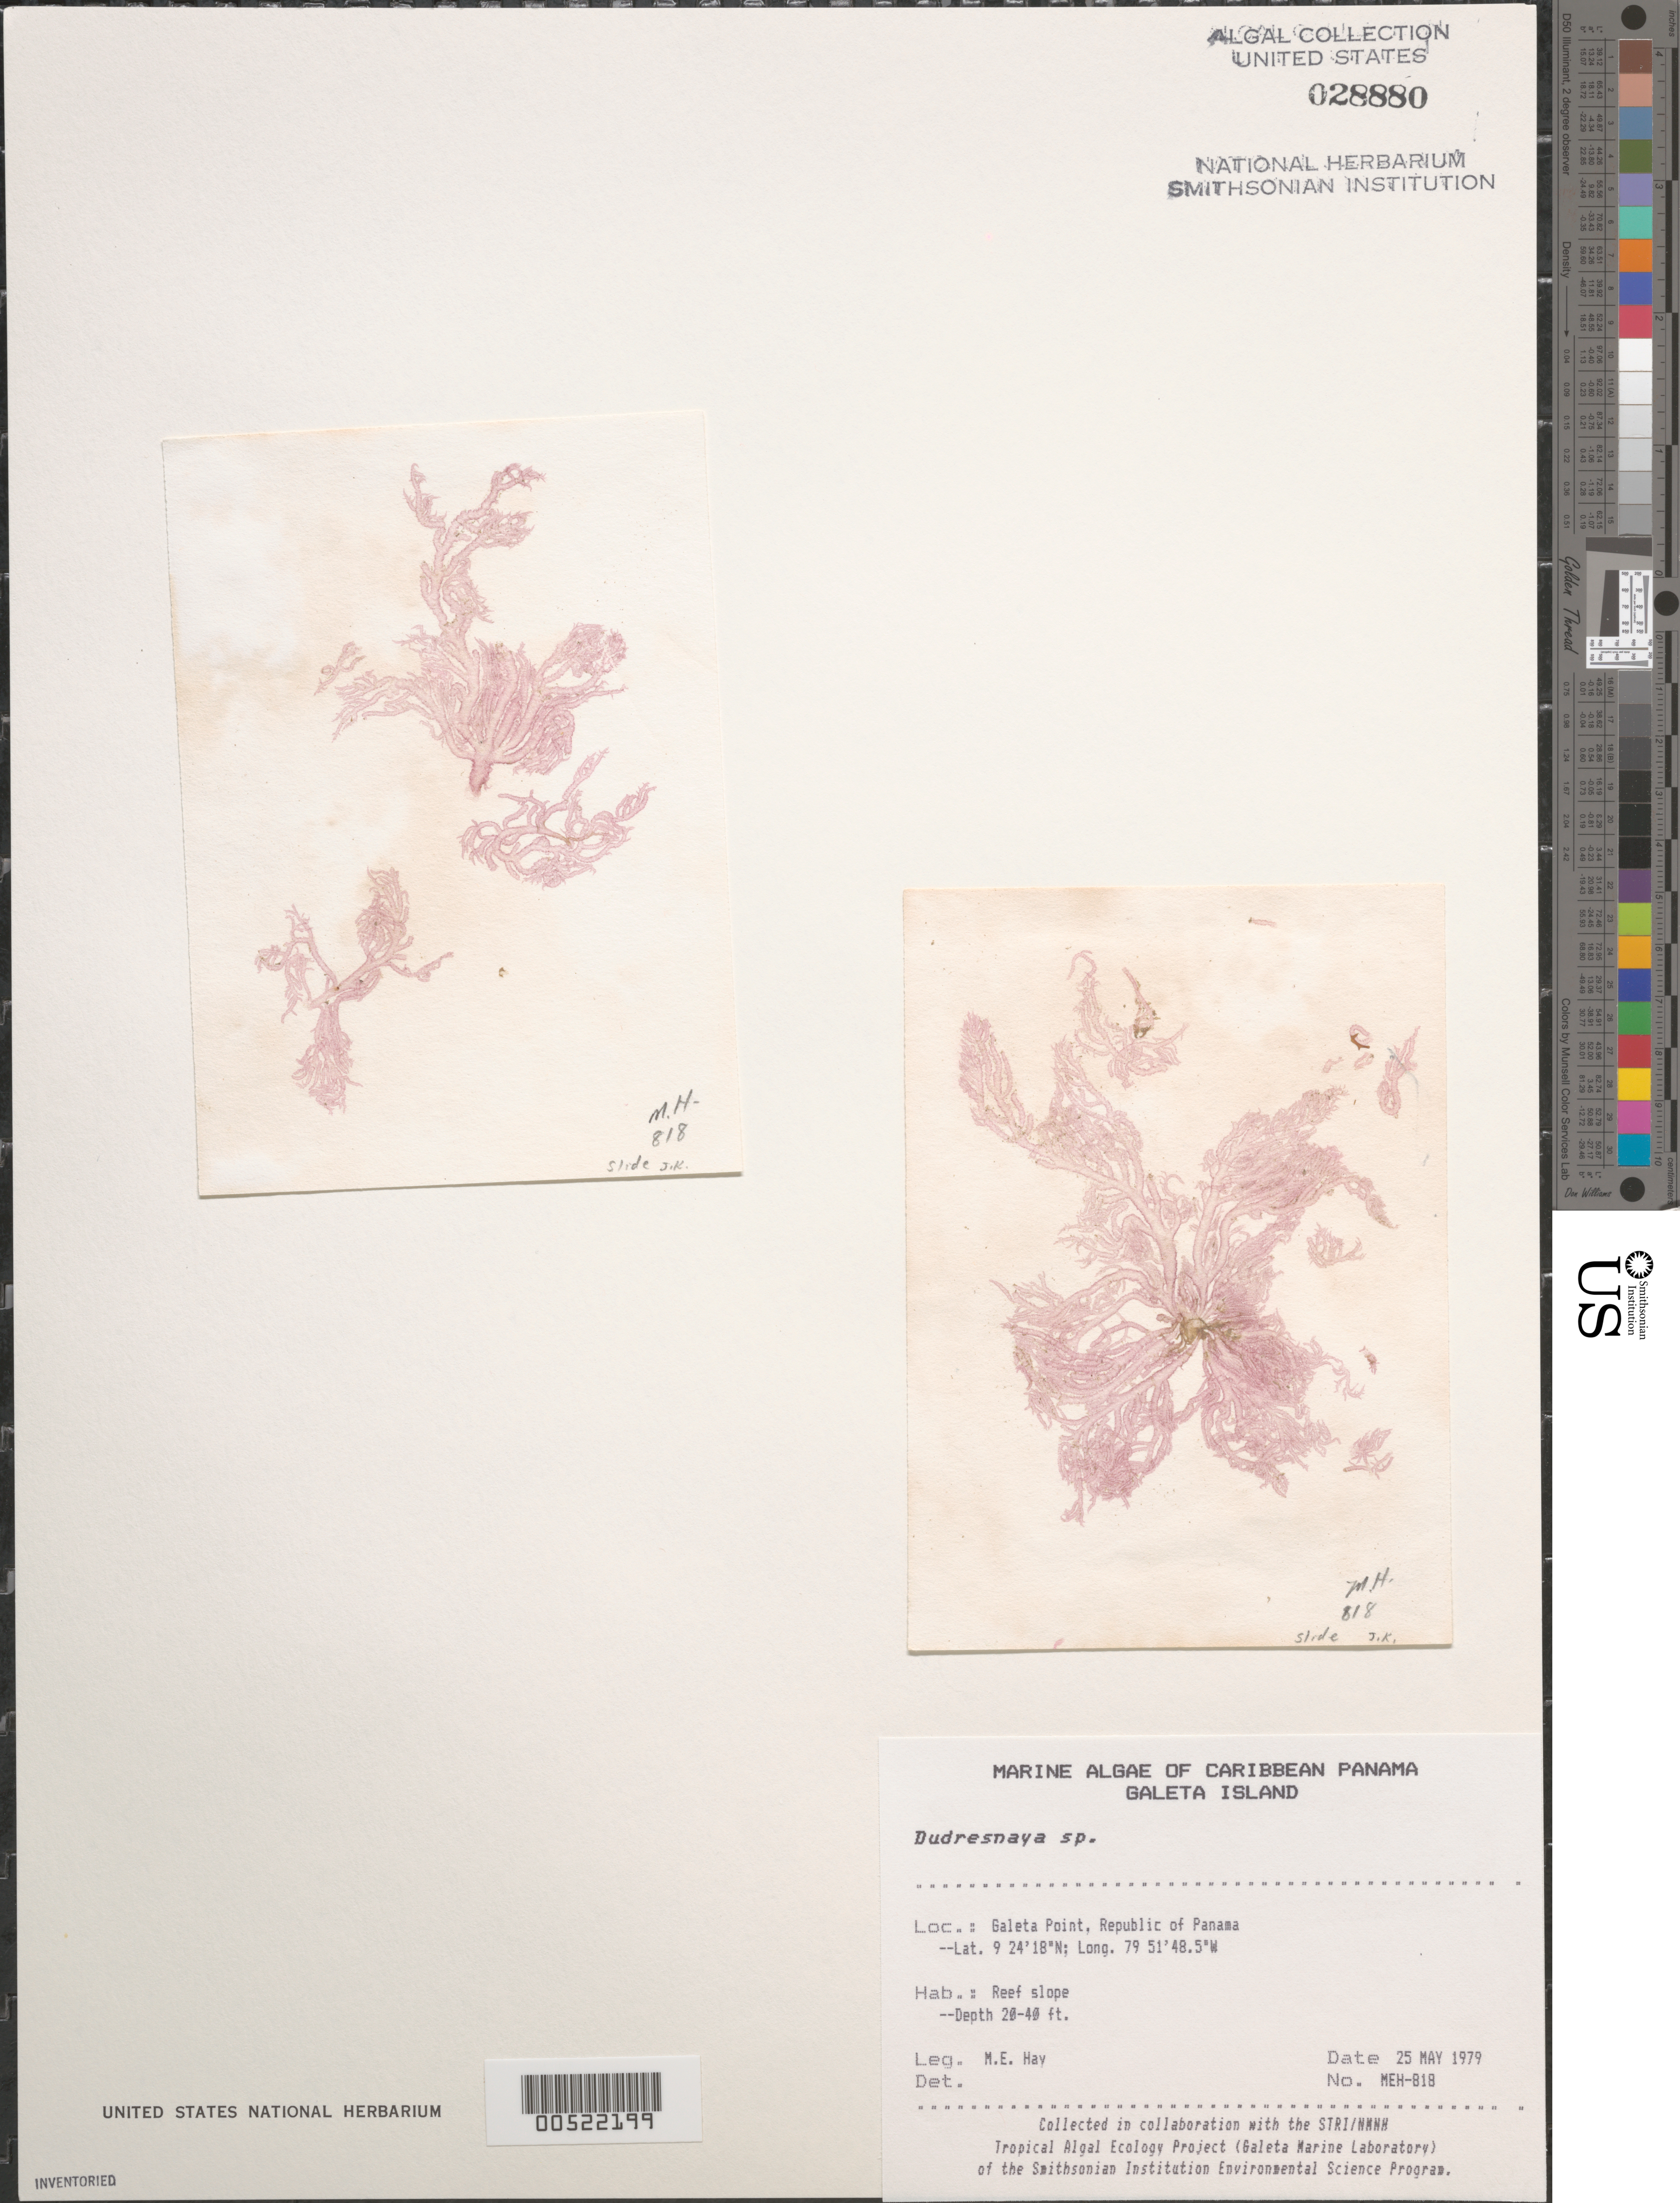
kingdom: Plantae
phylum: Rhodophyta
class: Florideophyceae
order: Gigartinales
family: Dumontiaceae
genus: Dudresnaya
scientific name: Dudresnaya sp.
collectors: M. E. Hay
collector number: MEH-818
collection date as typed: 25 May 1979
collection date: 1979-05-25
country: Panama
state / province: Colón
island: Galeta Island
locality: Galeta Point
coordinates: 9 24' 18" N, 79 51' 48.5" W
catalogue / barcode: US 28880